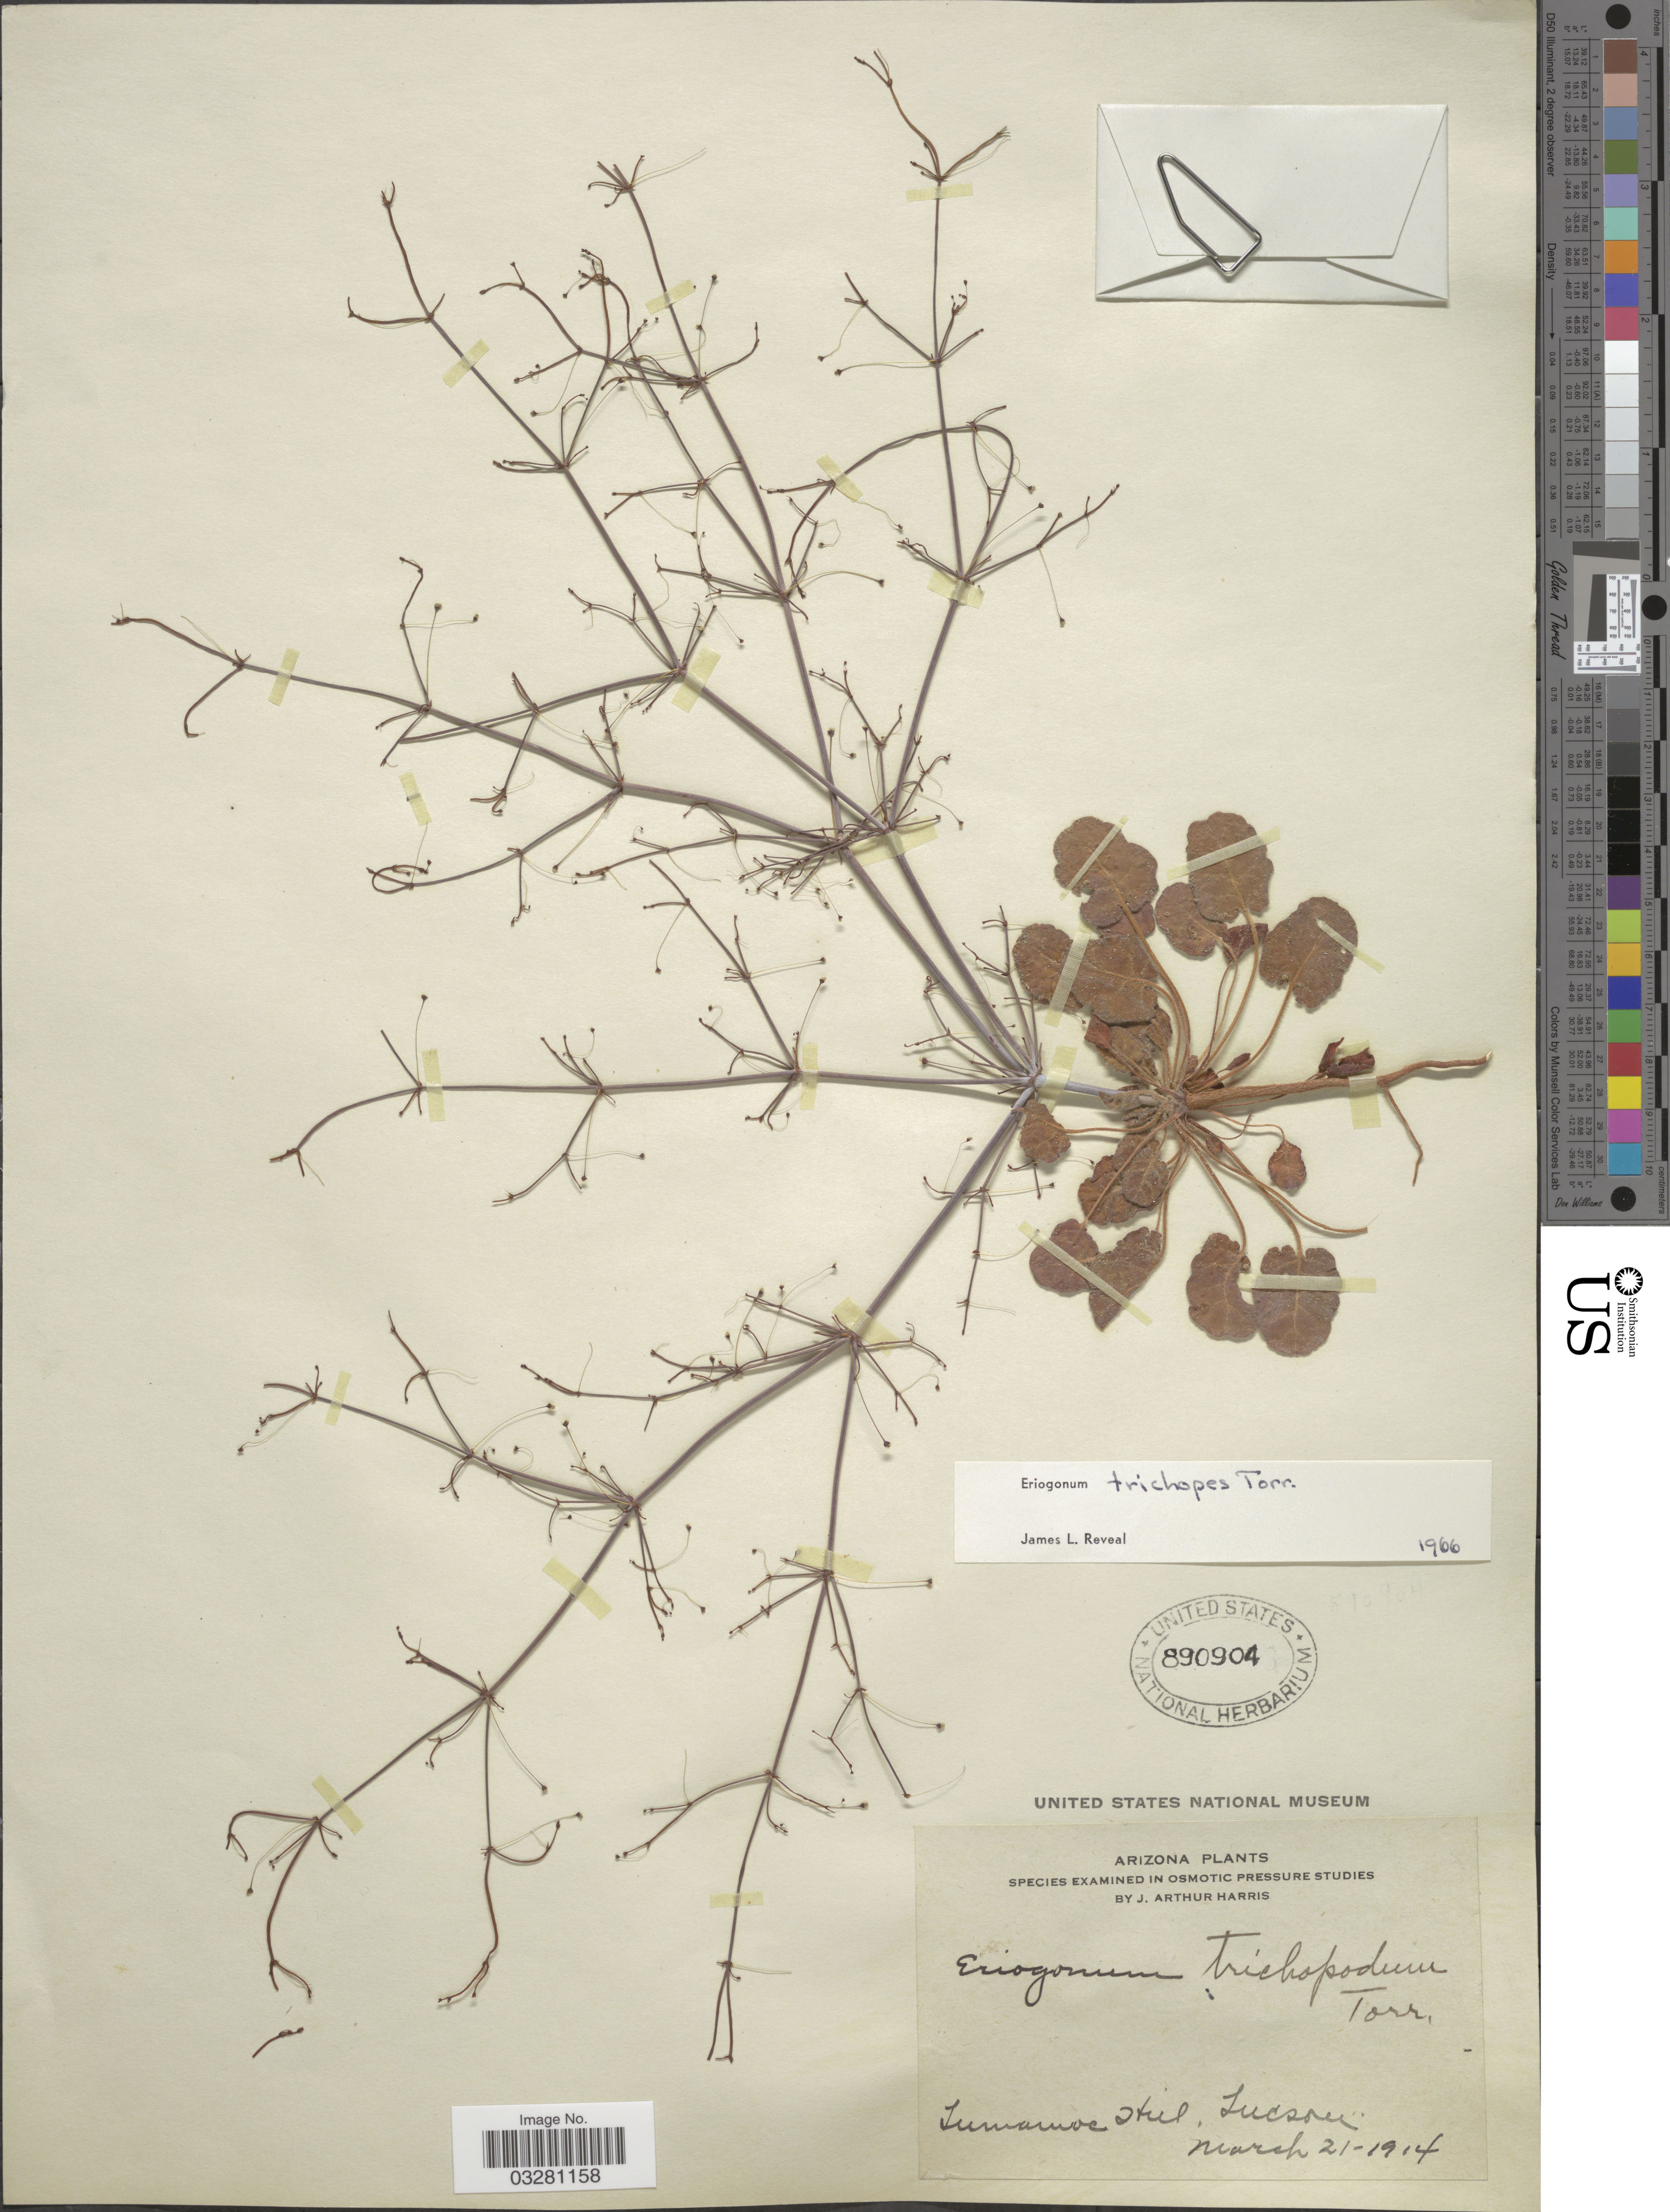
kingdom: Plantae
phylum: Tracheophyta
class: Magnoliopsida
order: Caryophyllales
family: Polygonaceae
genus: Eriogonum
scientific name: Eriogonum trichopes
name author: Torr.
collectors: J. A. Harris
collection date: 1914-03-21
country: United States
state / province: Arizona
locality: Tumamoc Hill, Tucson.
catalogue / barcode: US 890904